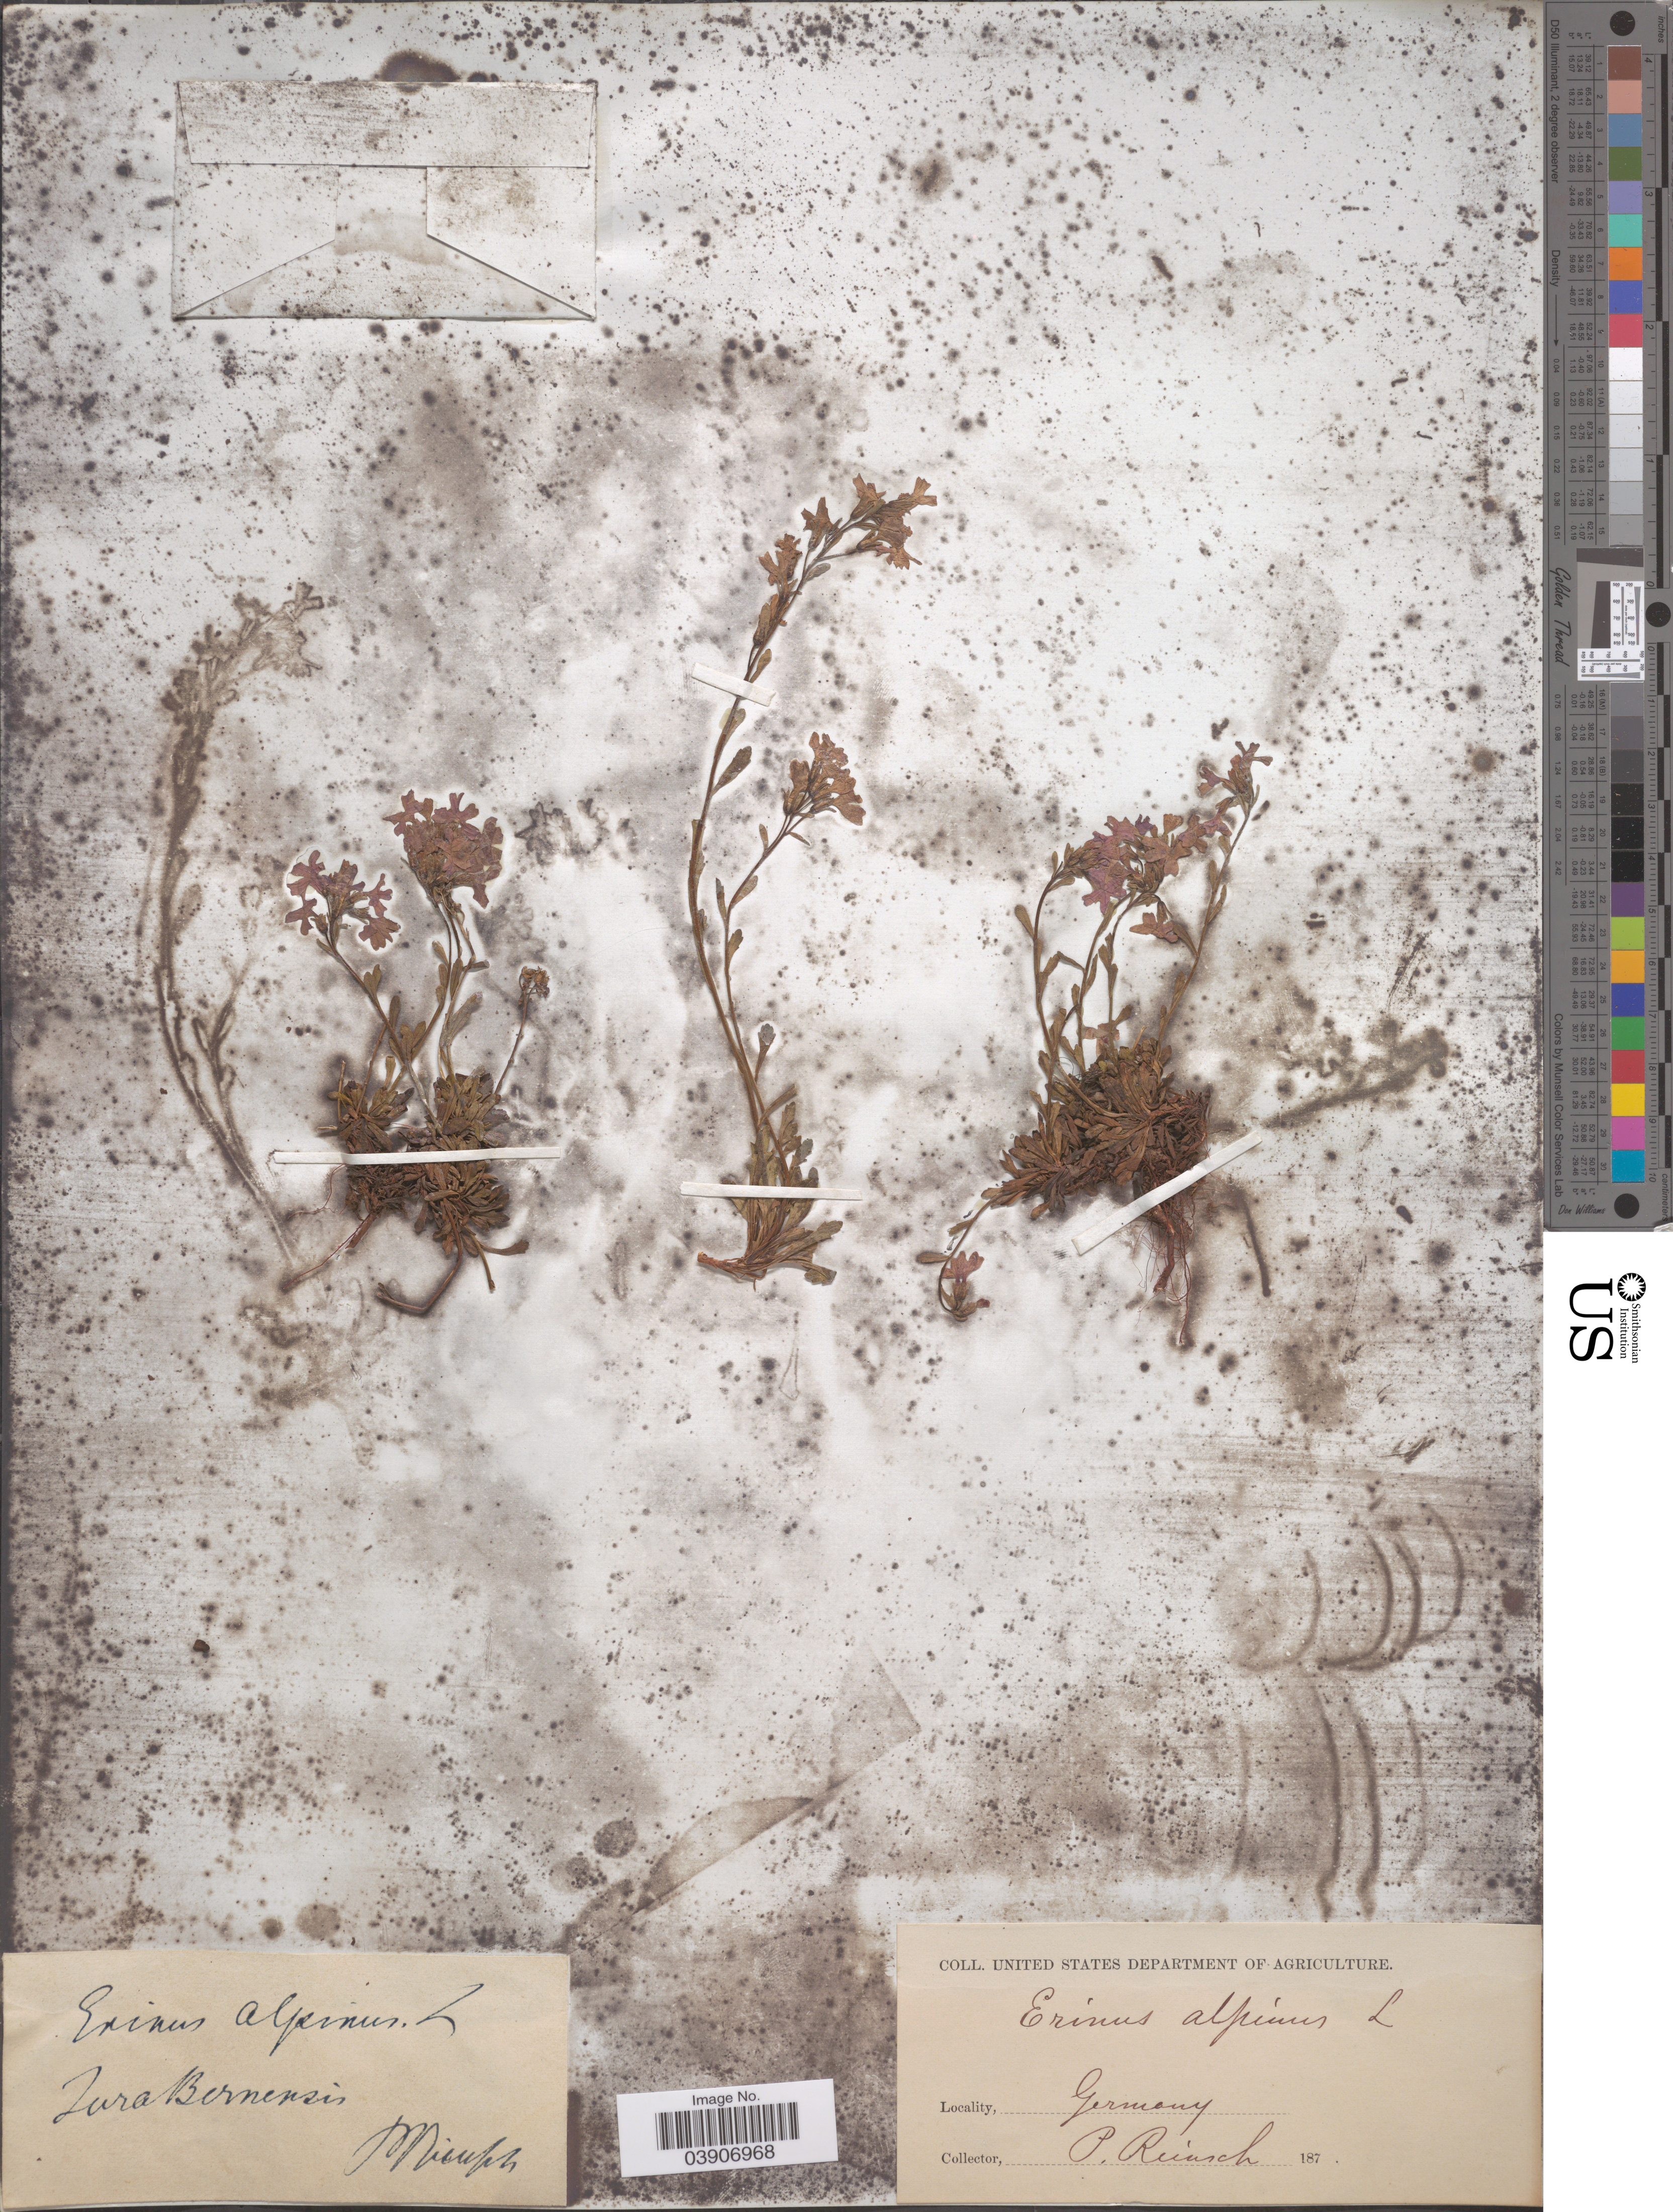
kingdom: Plantae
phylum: Tracheophyta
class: Magnoliopsida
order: Lamiales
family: Plantaginaceae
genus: Erinus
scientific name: Erinus alpinus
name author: L.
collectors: P. Reinsch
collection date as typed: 187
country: Germany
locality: Jura Bernensis.